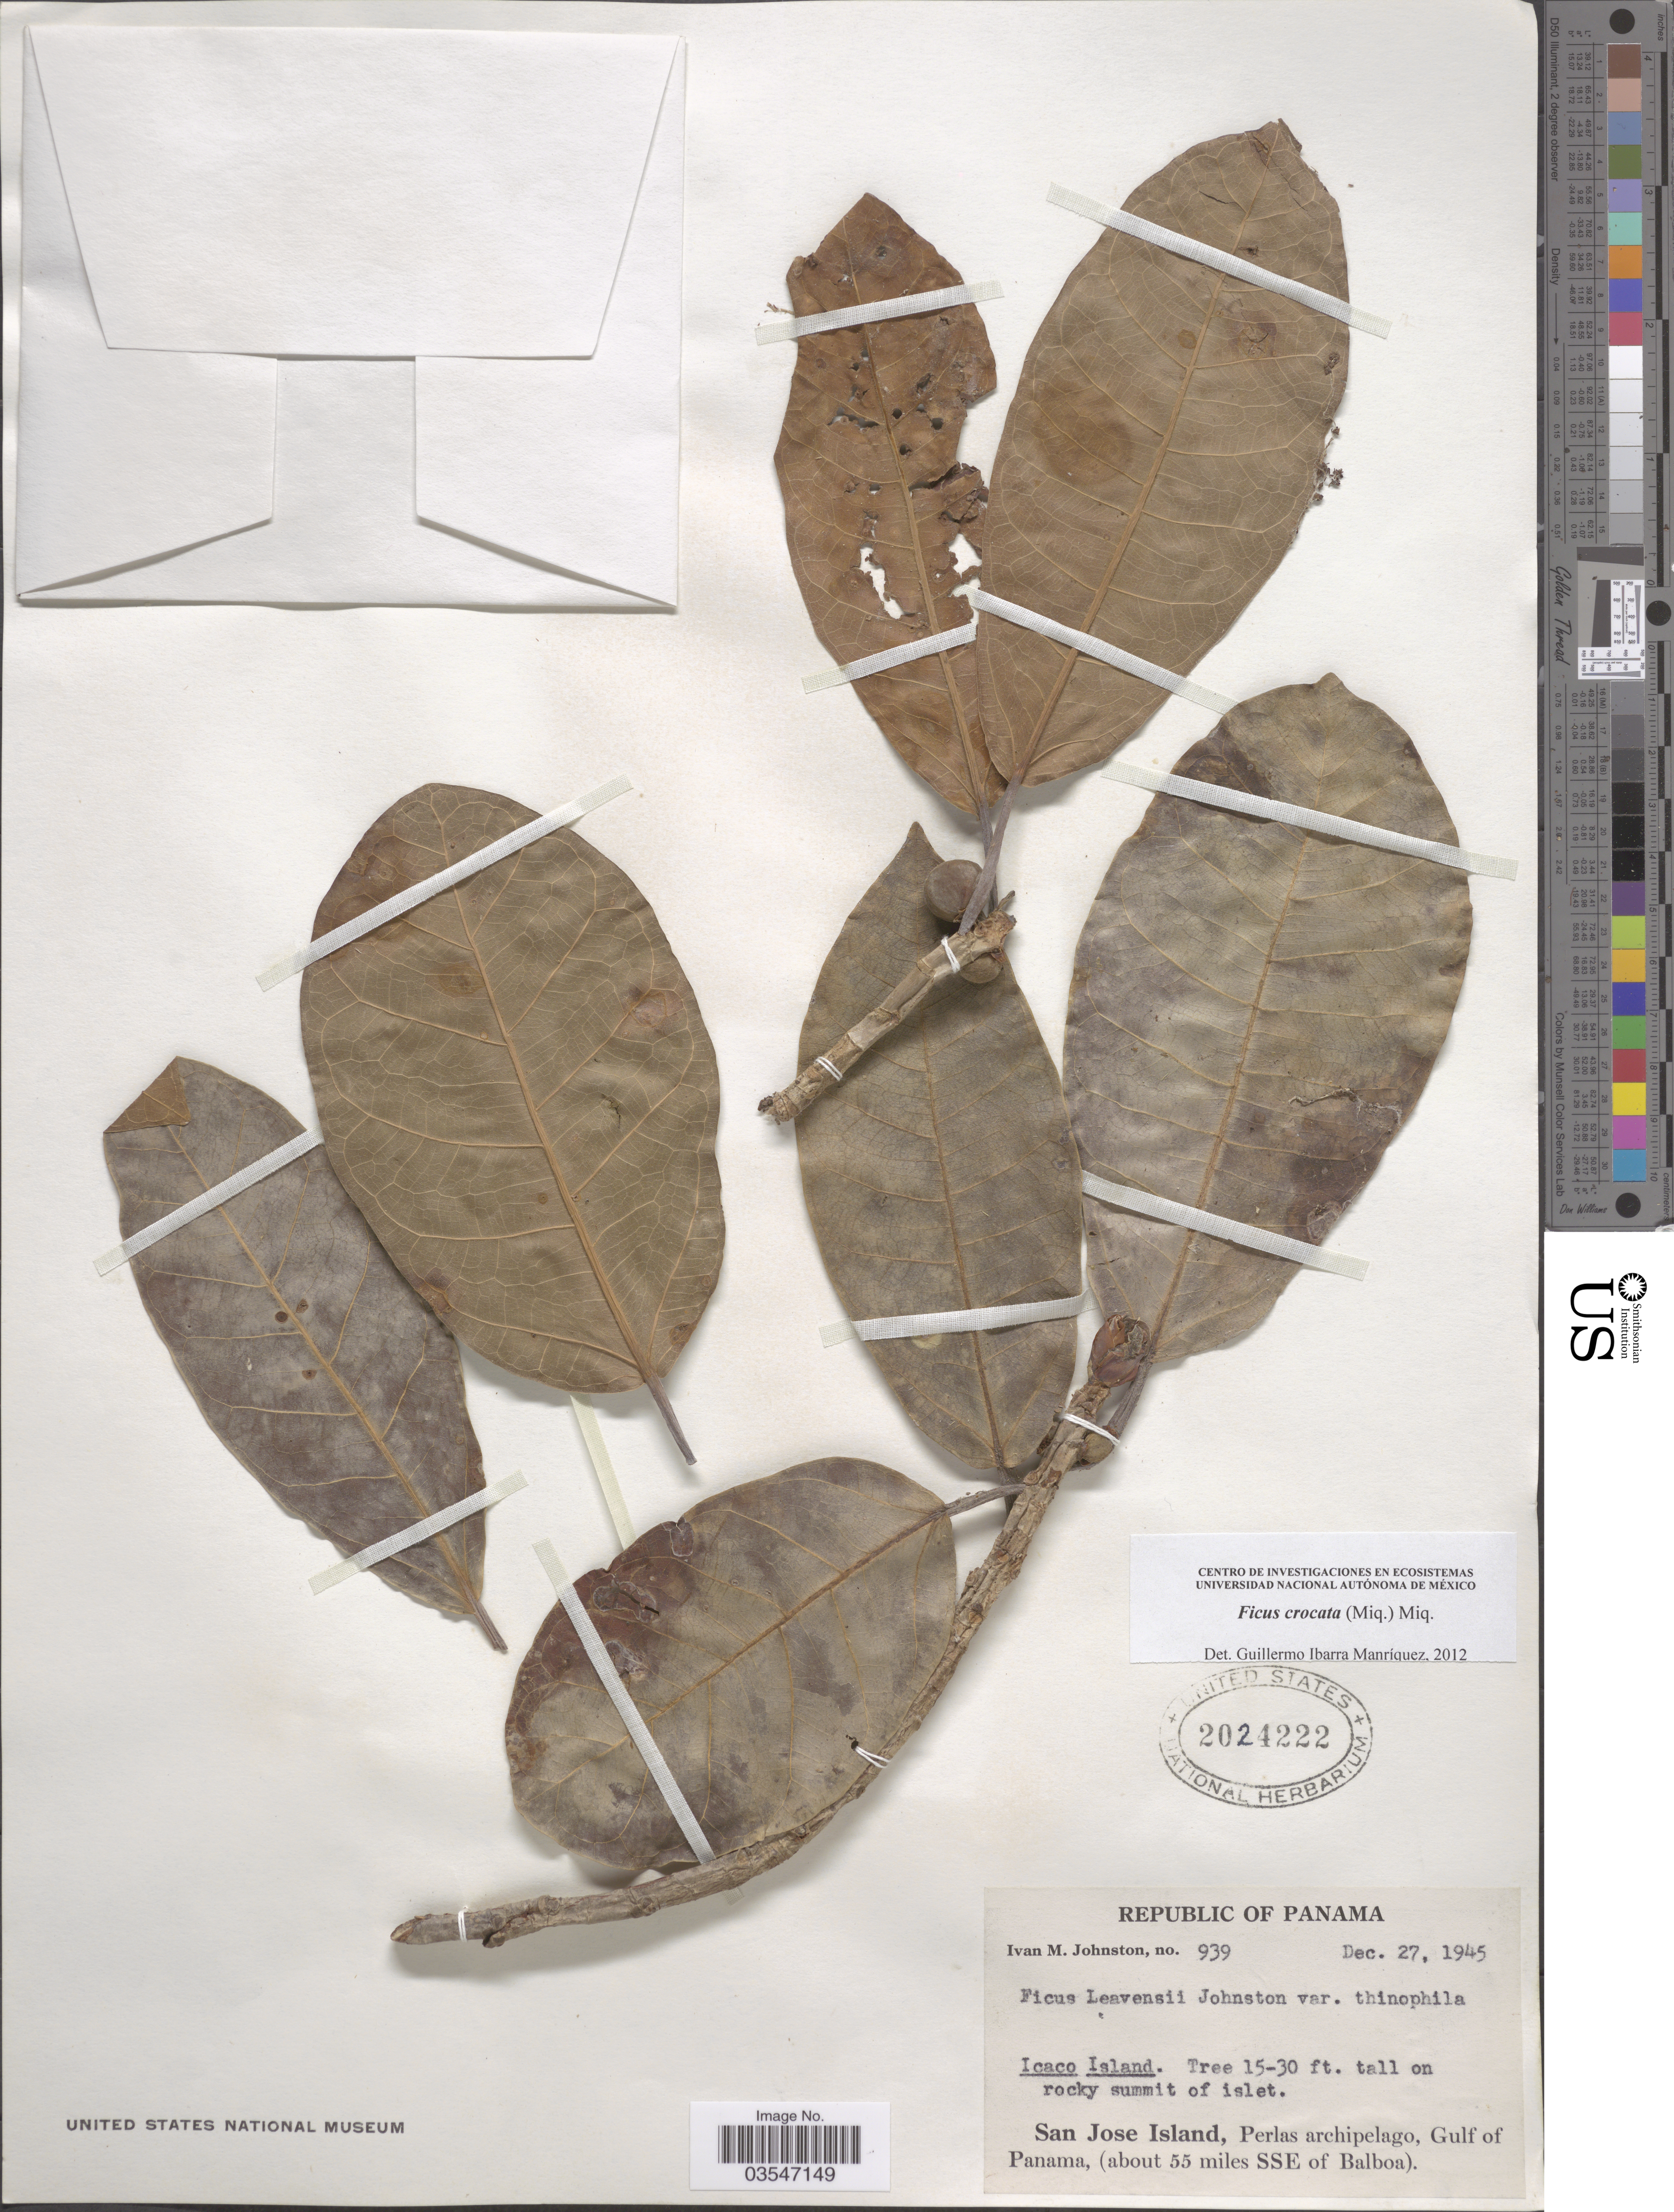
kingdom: Plantae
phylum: Tracheophyta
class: Magnoliopsida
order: Rosales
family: Moraceae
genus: Ficus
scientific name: Ficus crocata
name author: (Miq.) Miq.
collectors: I.M. Johnston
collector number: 939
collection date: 1945-12-27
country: Panama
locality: Icaco Island. San Jose Island, Perlas archipelago, Gulf of Panama, (about 55 miles SSE of Balboa).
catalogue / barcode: US 2024222